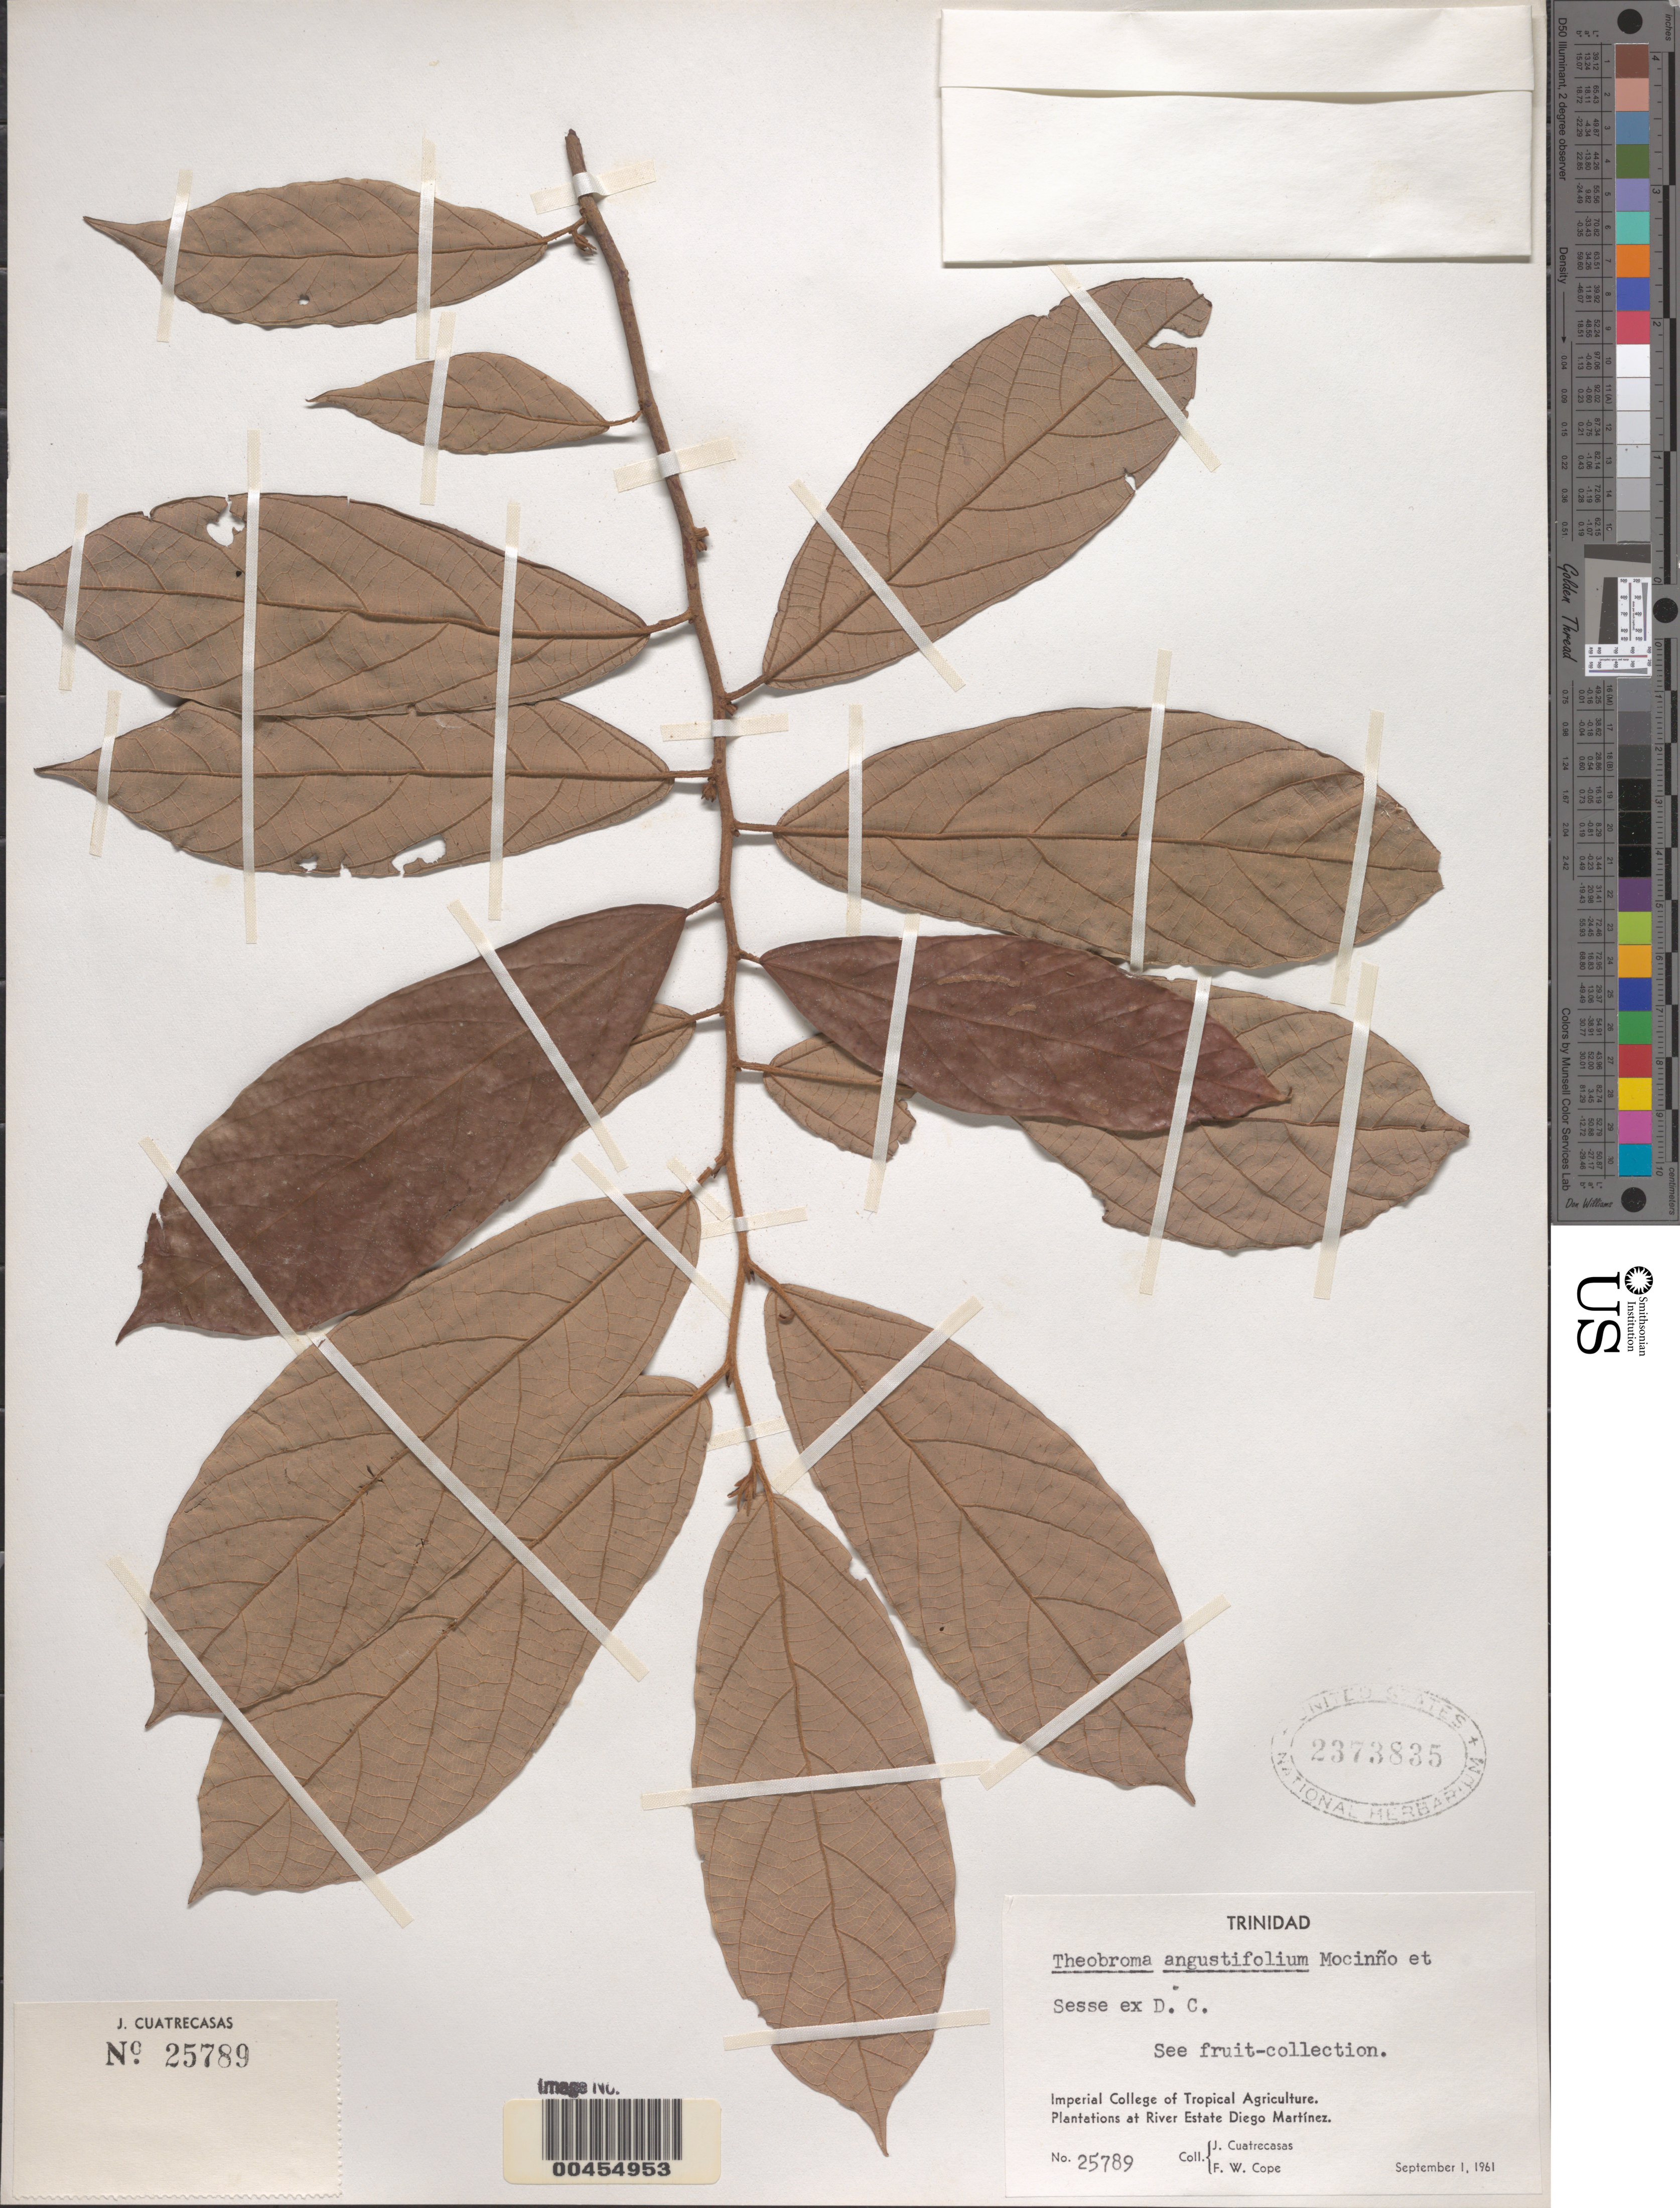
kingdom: Plantae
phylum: Tracheophyta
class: Magnoliopsida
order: Malvales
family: Malvaceae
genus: Theobroma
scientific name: Theobroma angustifolium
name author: DC.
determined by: Dorr, L. J., (BOT), Smithsonian Institution - National Museum of Natural History (UNITED STATES)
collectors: J. Cuatrecasas & F. Cope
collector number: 25789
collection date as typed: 01 Sep 1961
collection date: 1961-09-01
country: Trinidad and Tobago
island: Trinidad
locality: Imperial College of Tropical Agriculture. Plantations at River Estate Diego Martínez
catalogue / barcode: US 2373835